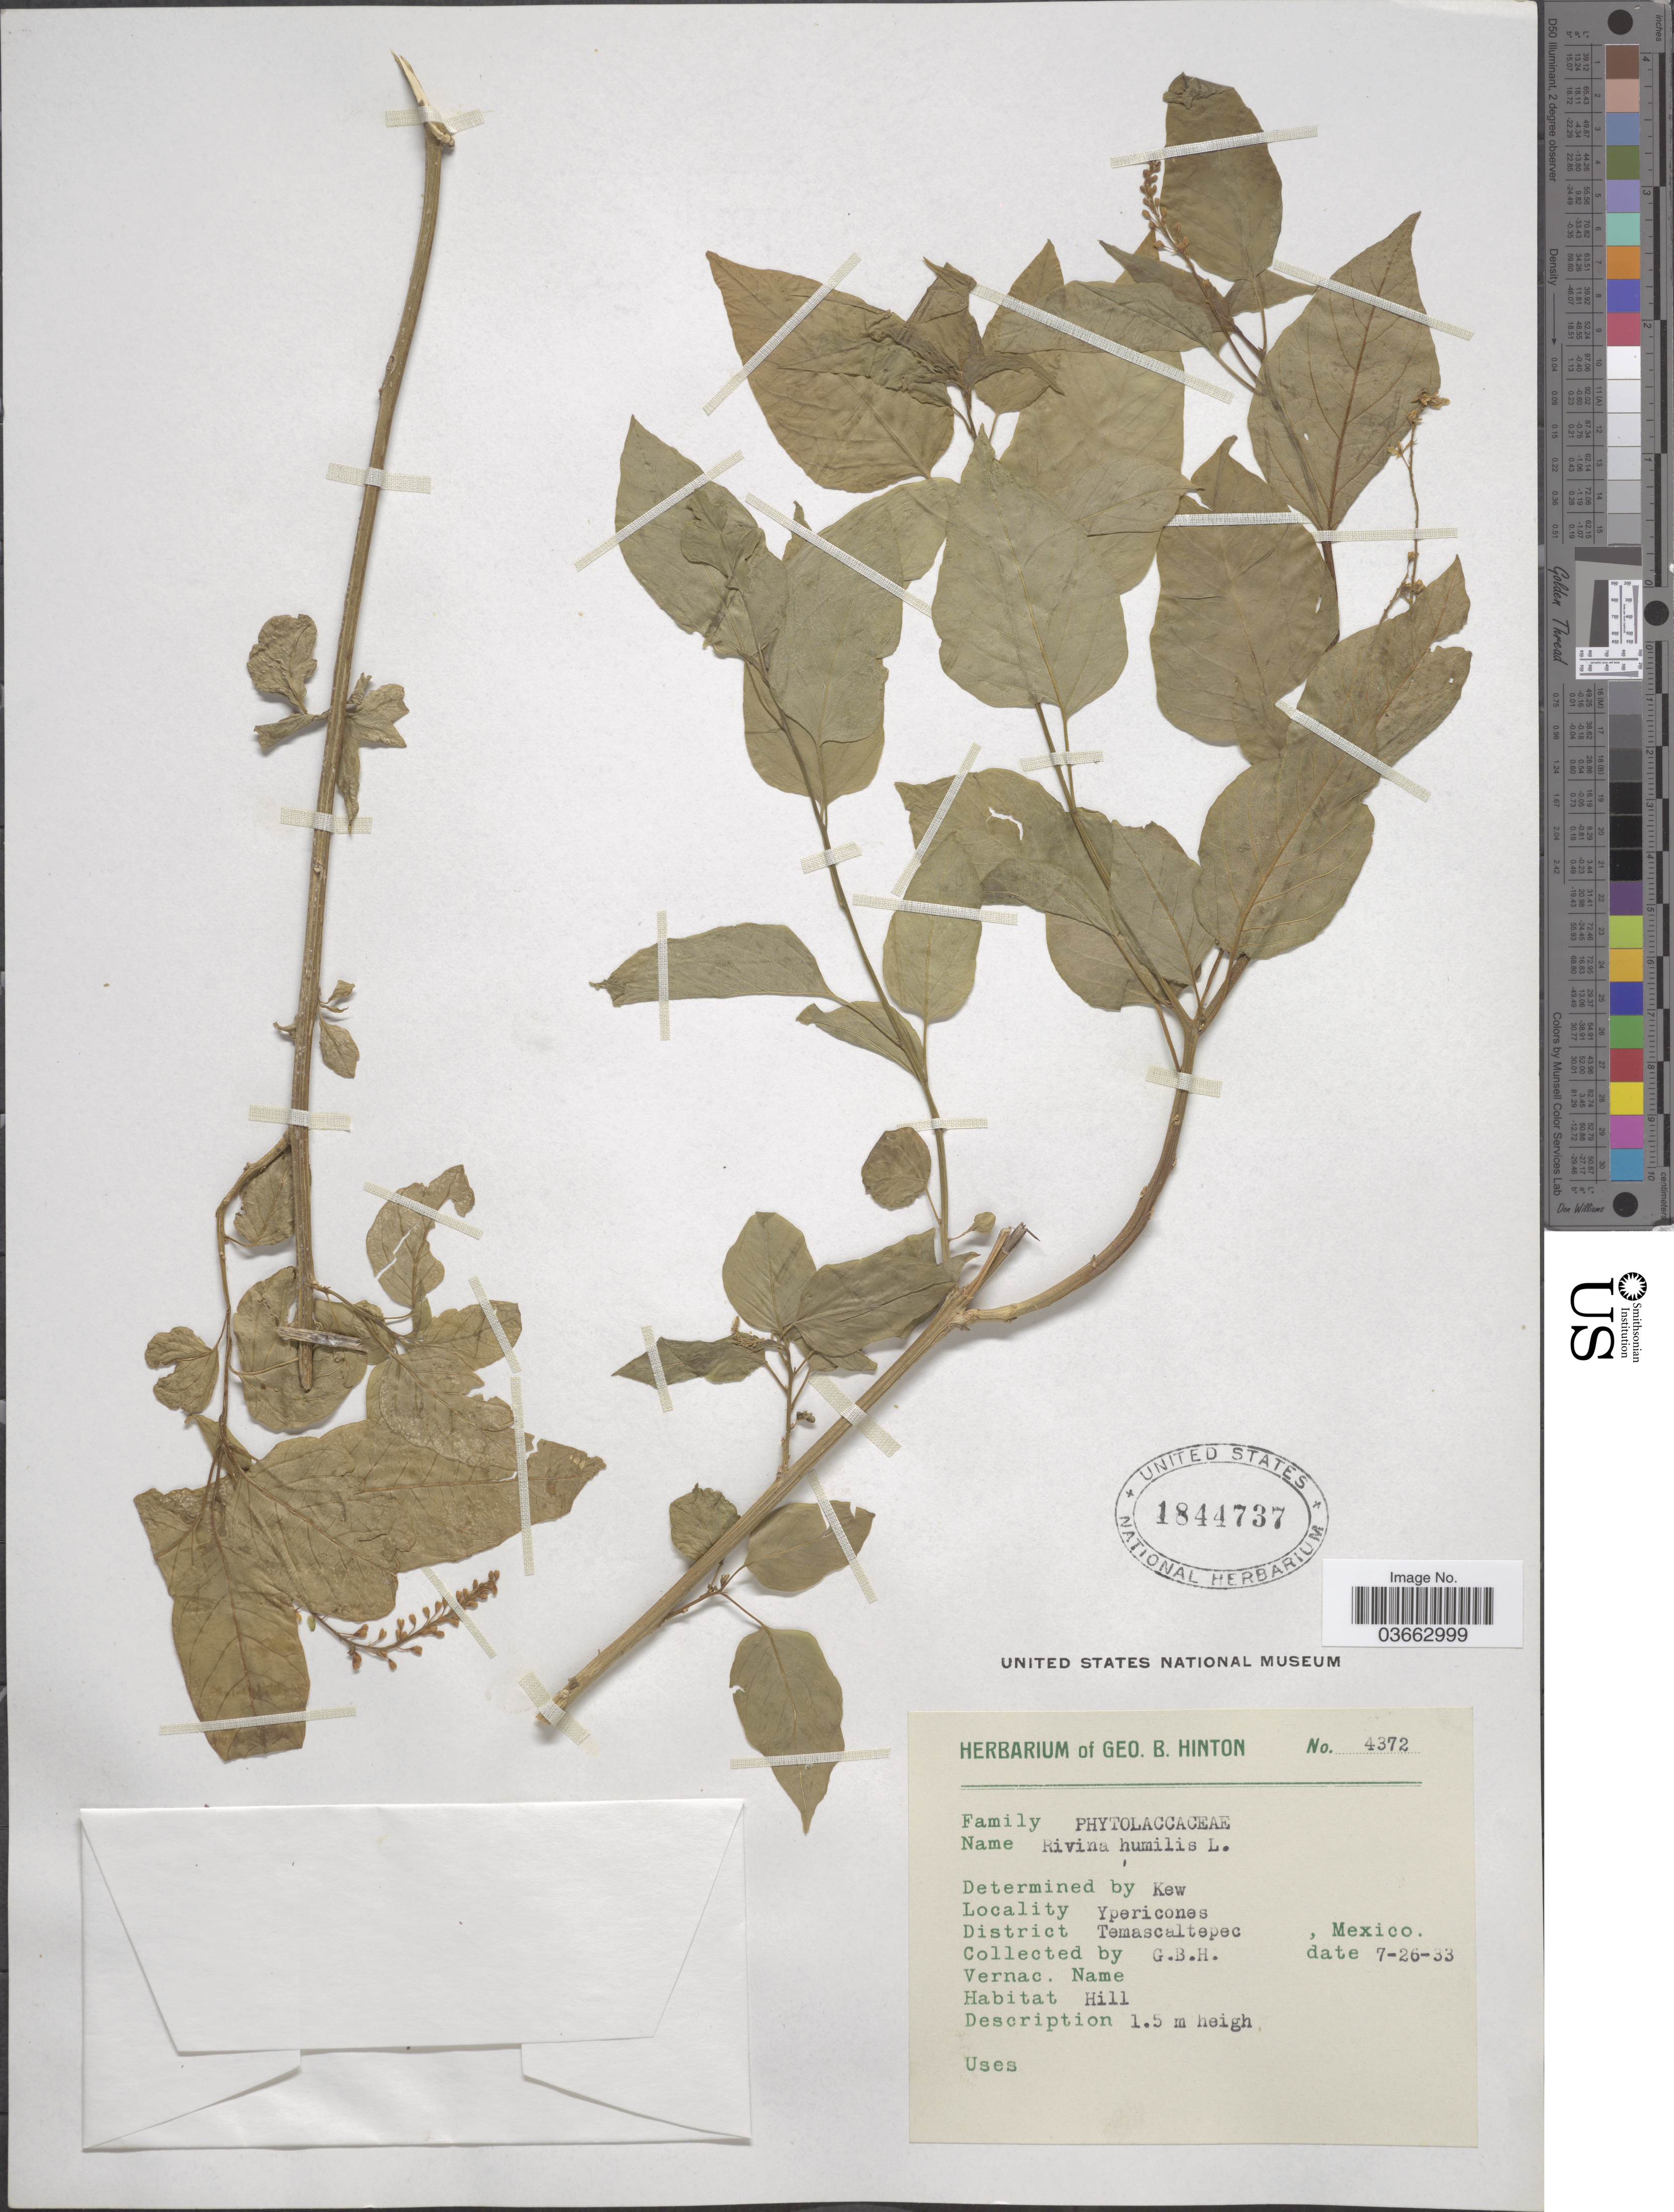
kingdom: Plantae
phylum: Tracheophyta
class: Magnoliopsida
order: Caryophyllales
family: Phytolaccaceae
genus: Rivina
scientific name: Rivina humilis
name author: L.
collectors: G. B. Hinton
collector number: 4372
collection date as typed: Transcribed d/m/y: 26/7/33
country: Mexico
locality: Ypericones. District Temascaltepec.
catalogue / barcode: US 1844737